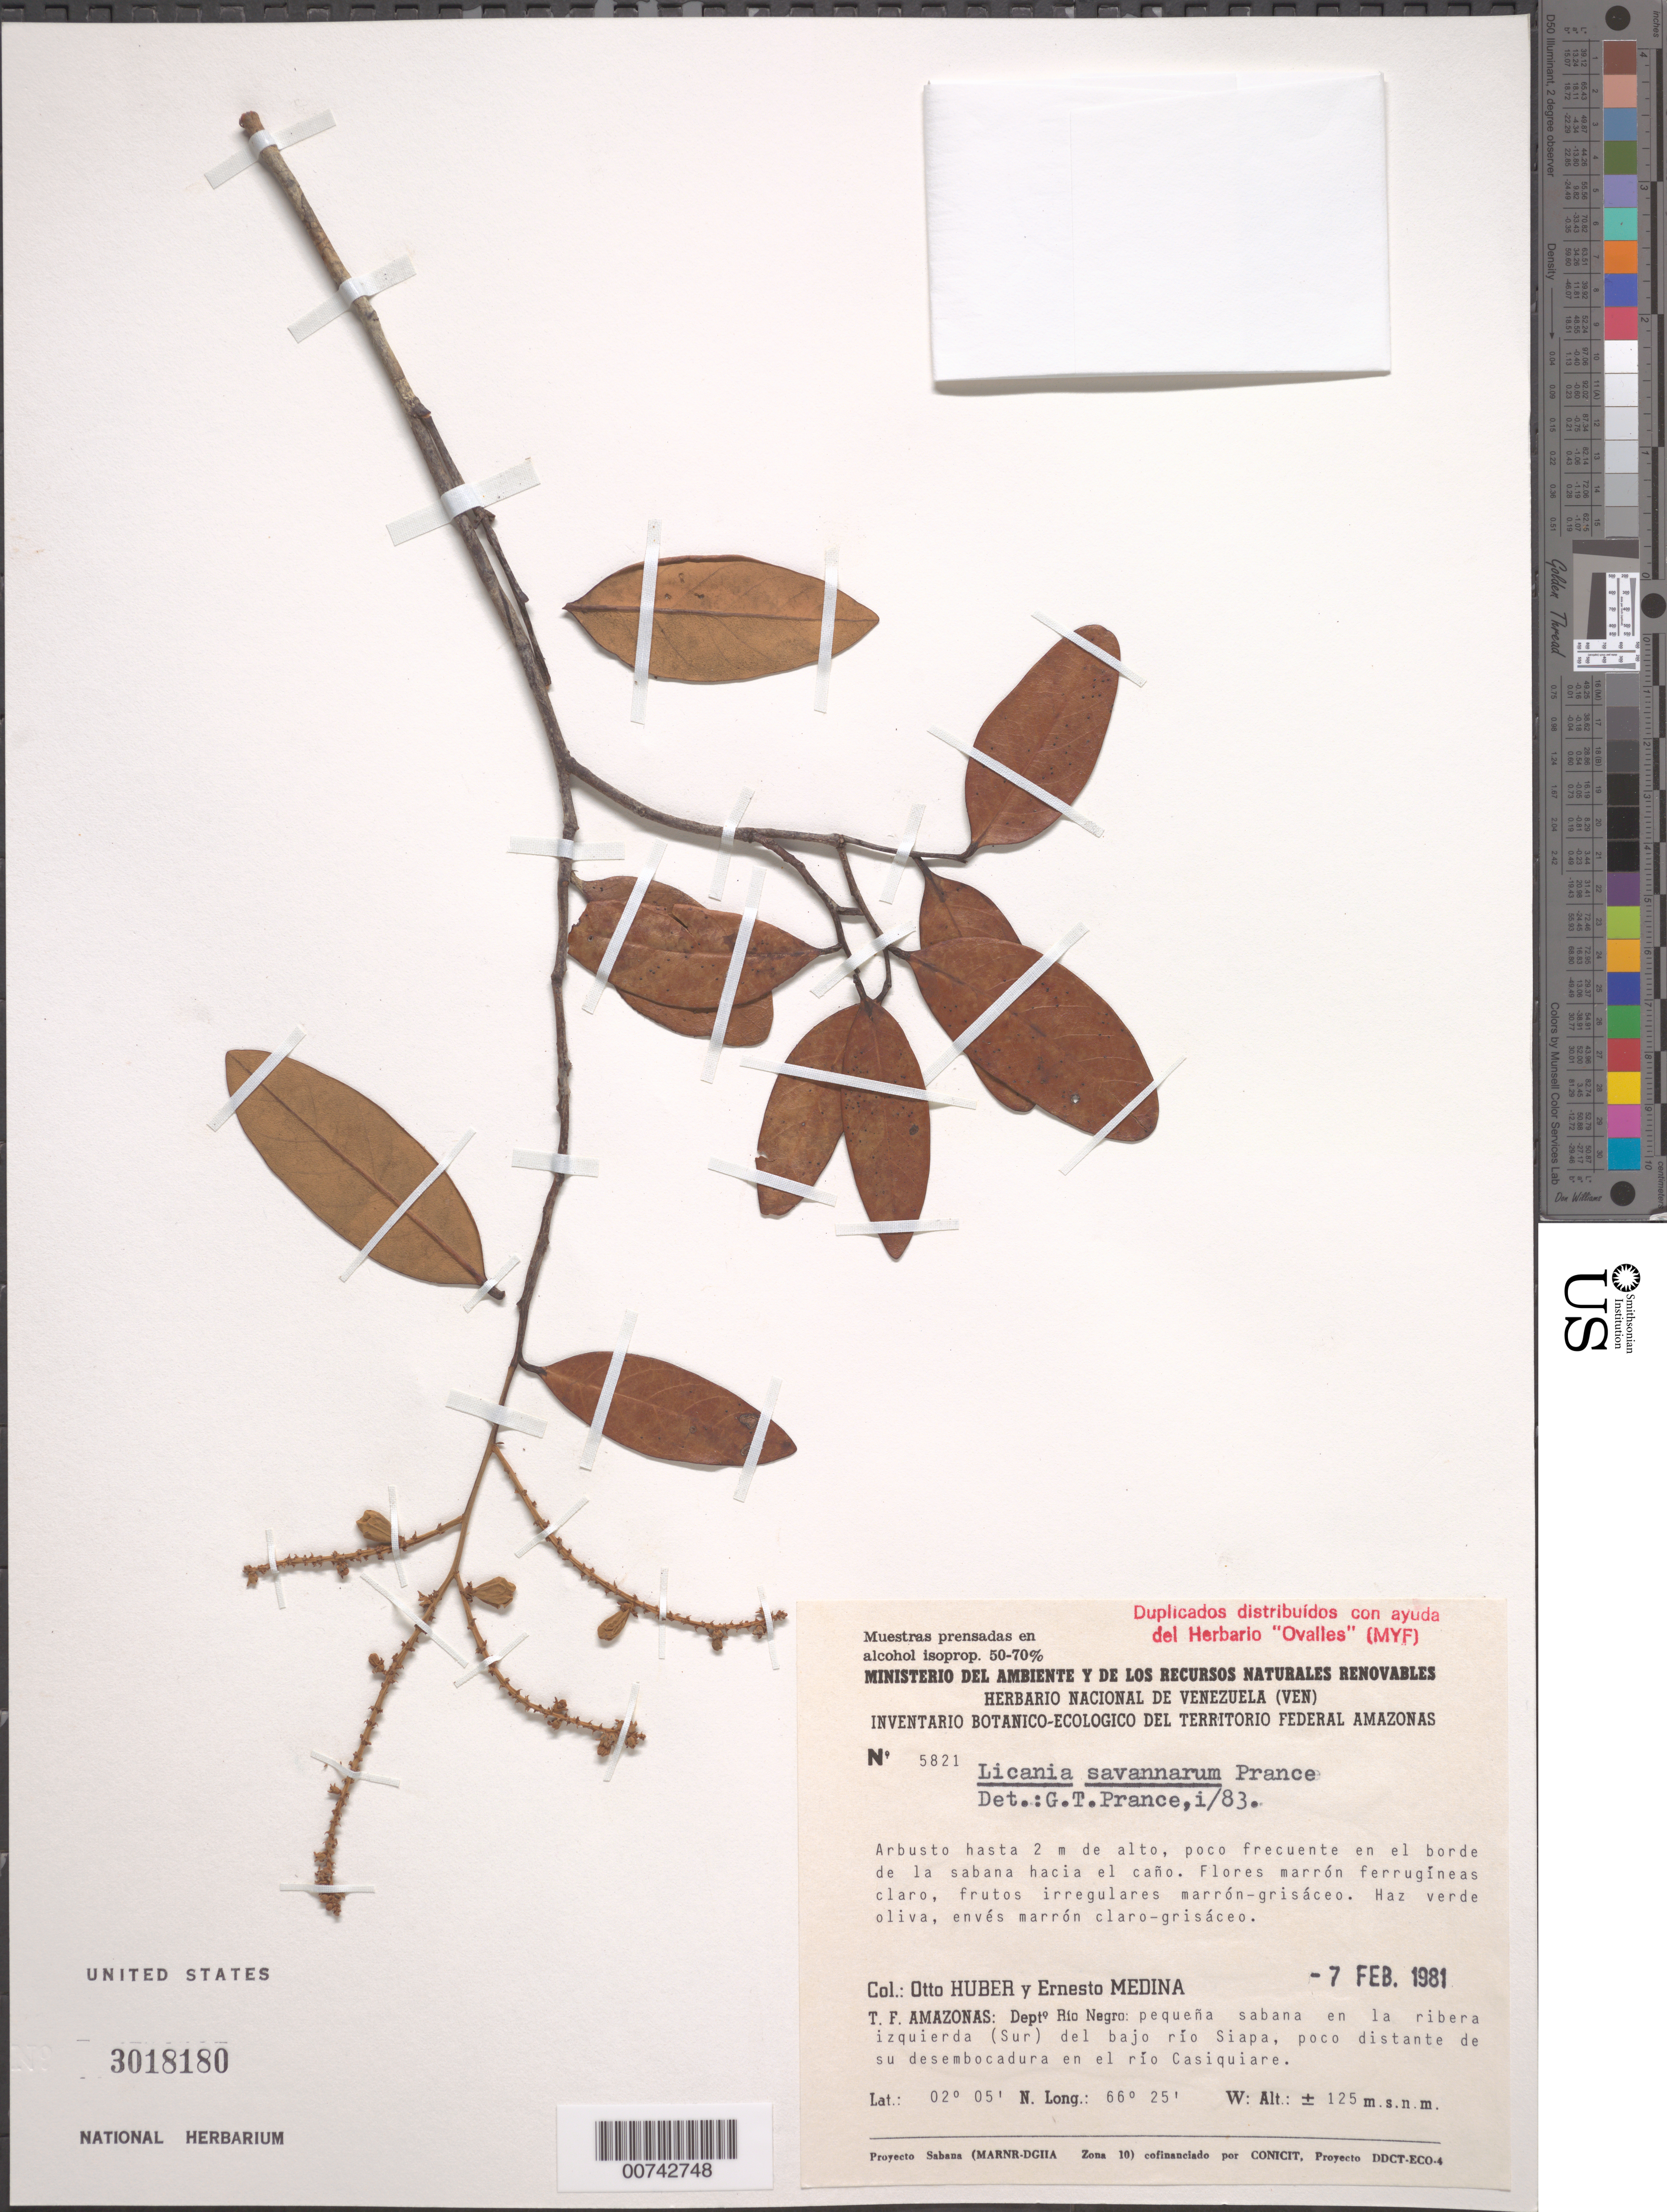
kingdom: Plantae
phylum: Tracheophyta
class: Magnoliopsida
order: Malpighiales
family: Chrysobalanaceae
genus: Licania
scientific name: Licania savannarum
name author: Prance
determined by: Prance, G. T.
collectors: O. Huber & E. Medina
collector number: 5821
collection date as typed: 7-Feb-81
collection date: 1981-02-07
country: Venezuela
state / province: Amazonas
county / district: Río Negro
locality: Río Siapa, (Sur) del bajo río, poco distante de su desembocadura en el Río Casiquiare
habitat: Pequena sabana; en el borde de la sabana hacia el cano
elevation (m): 125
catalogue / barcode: US 3018180